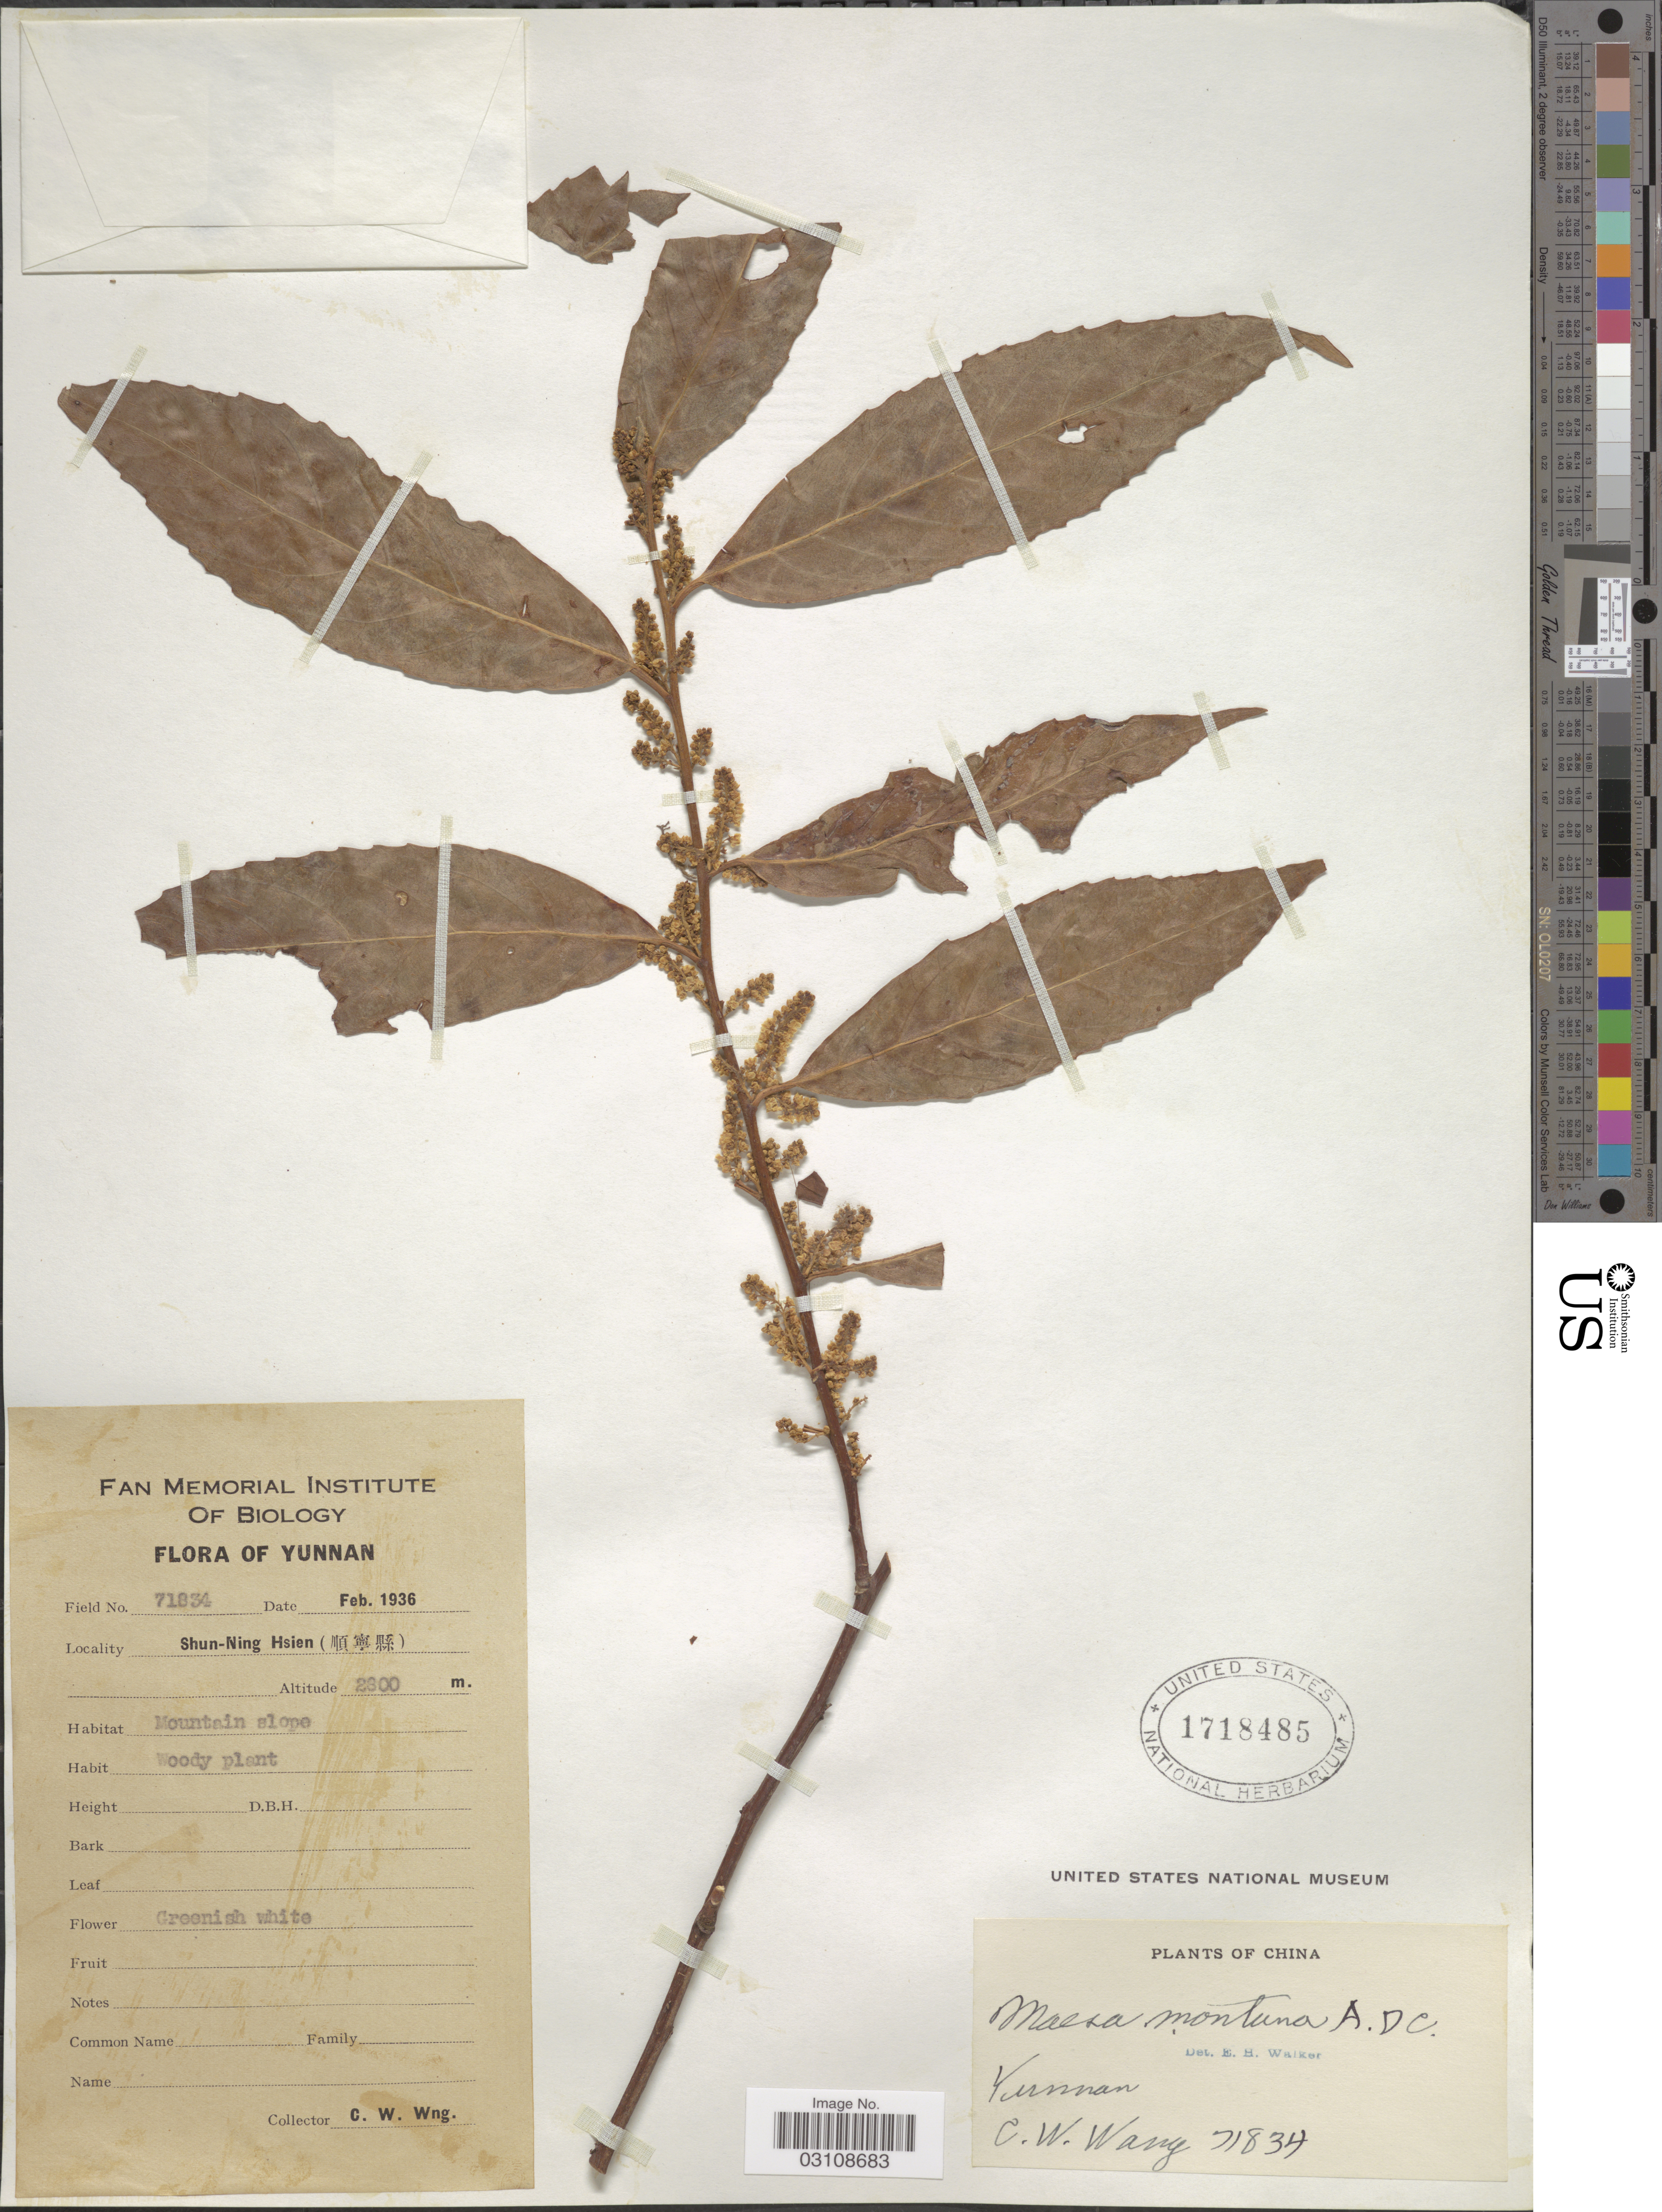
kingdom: Plantae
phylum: Tracheophyta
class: Magnoliopsida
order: Ericales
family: Primulaceae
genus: Maesa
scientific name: Maesa montana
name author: A. DC.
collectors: C. W. Wang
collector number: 71834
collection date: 1936-02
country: China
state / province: Yunnan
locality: Shun-Ning Hsien.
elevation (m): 2800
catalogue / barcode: US 1718485